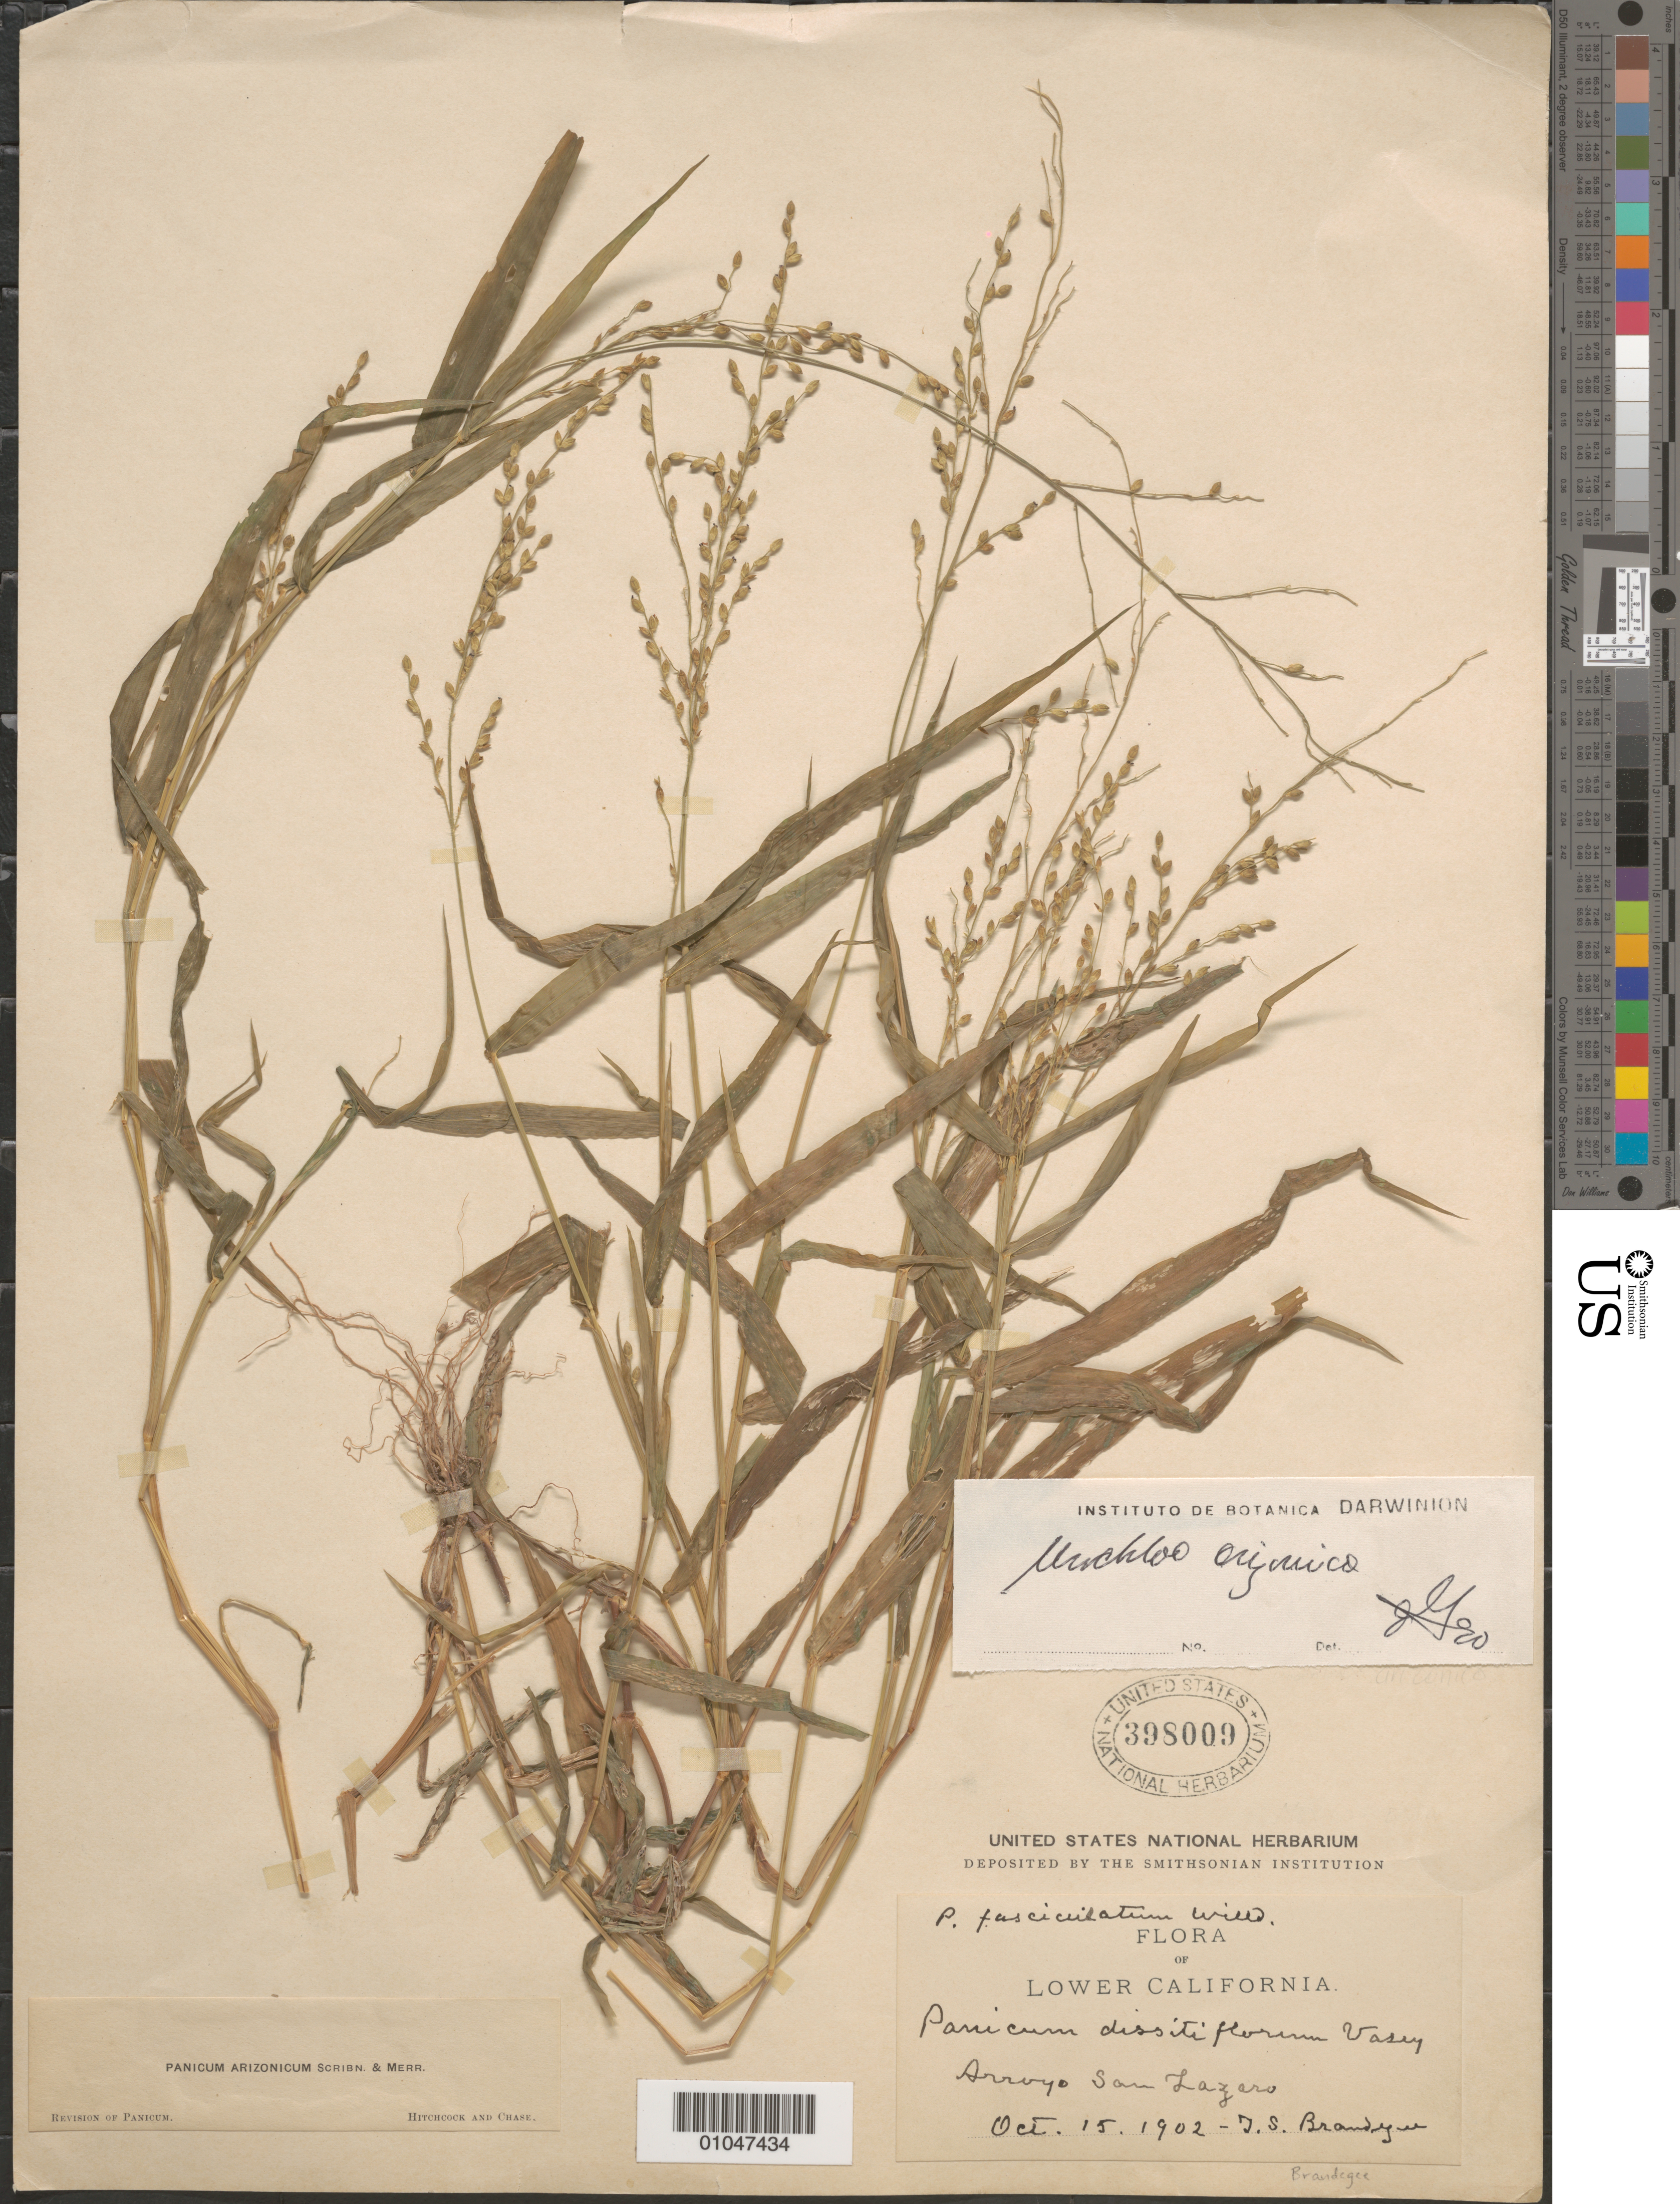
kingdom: Plantae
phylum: Tracheophyta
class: Liliopsida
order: Poales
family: Poaceae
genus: Urochloa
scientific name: Urochloa arizonica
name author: (Scribn. & Merr.) Morrone & Zuloaga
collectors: T. S. Brandegee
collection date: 1902-10-15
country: Mexico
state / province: Baja California Sur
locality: Arroyo San Lazero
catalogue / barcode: US 398009